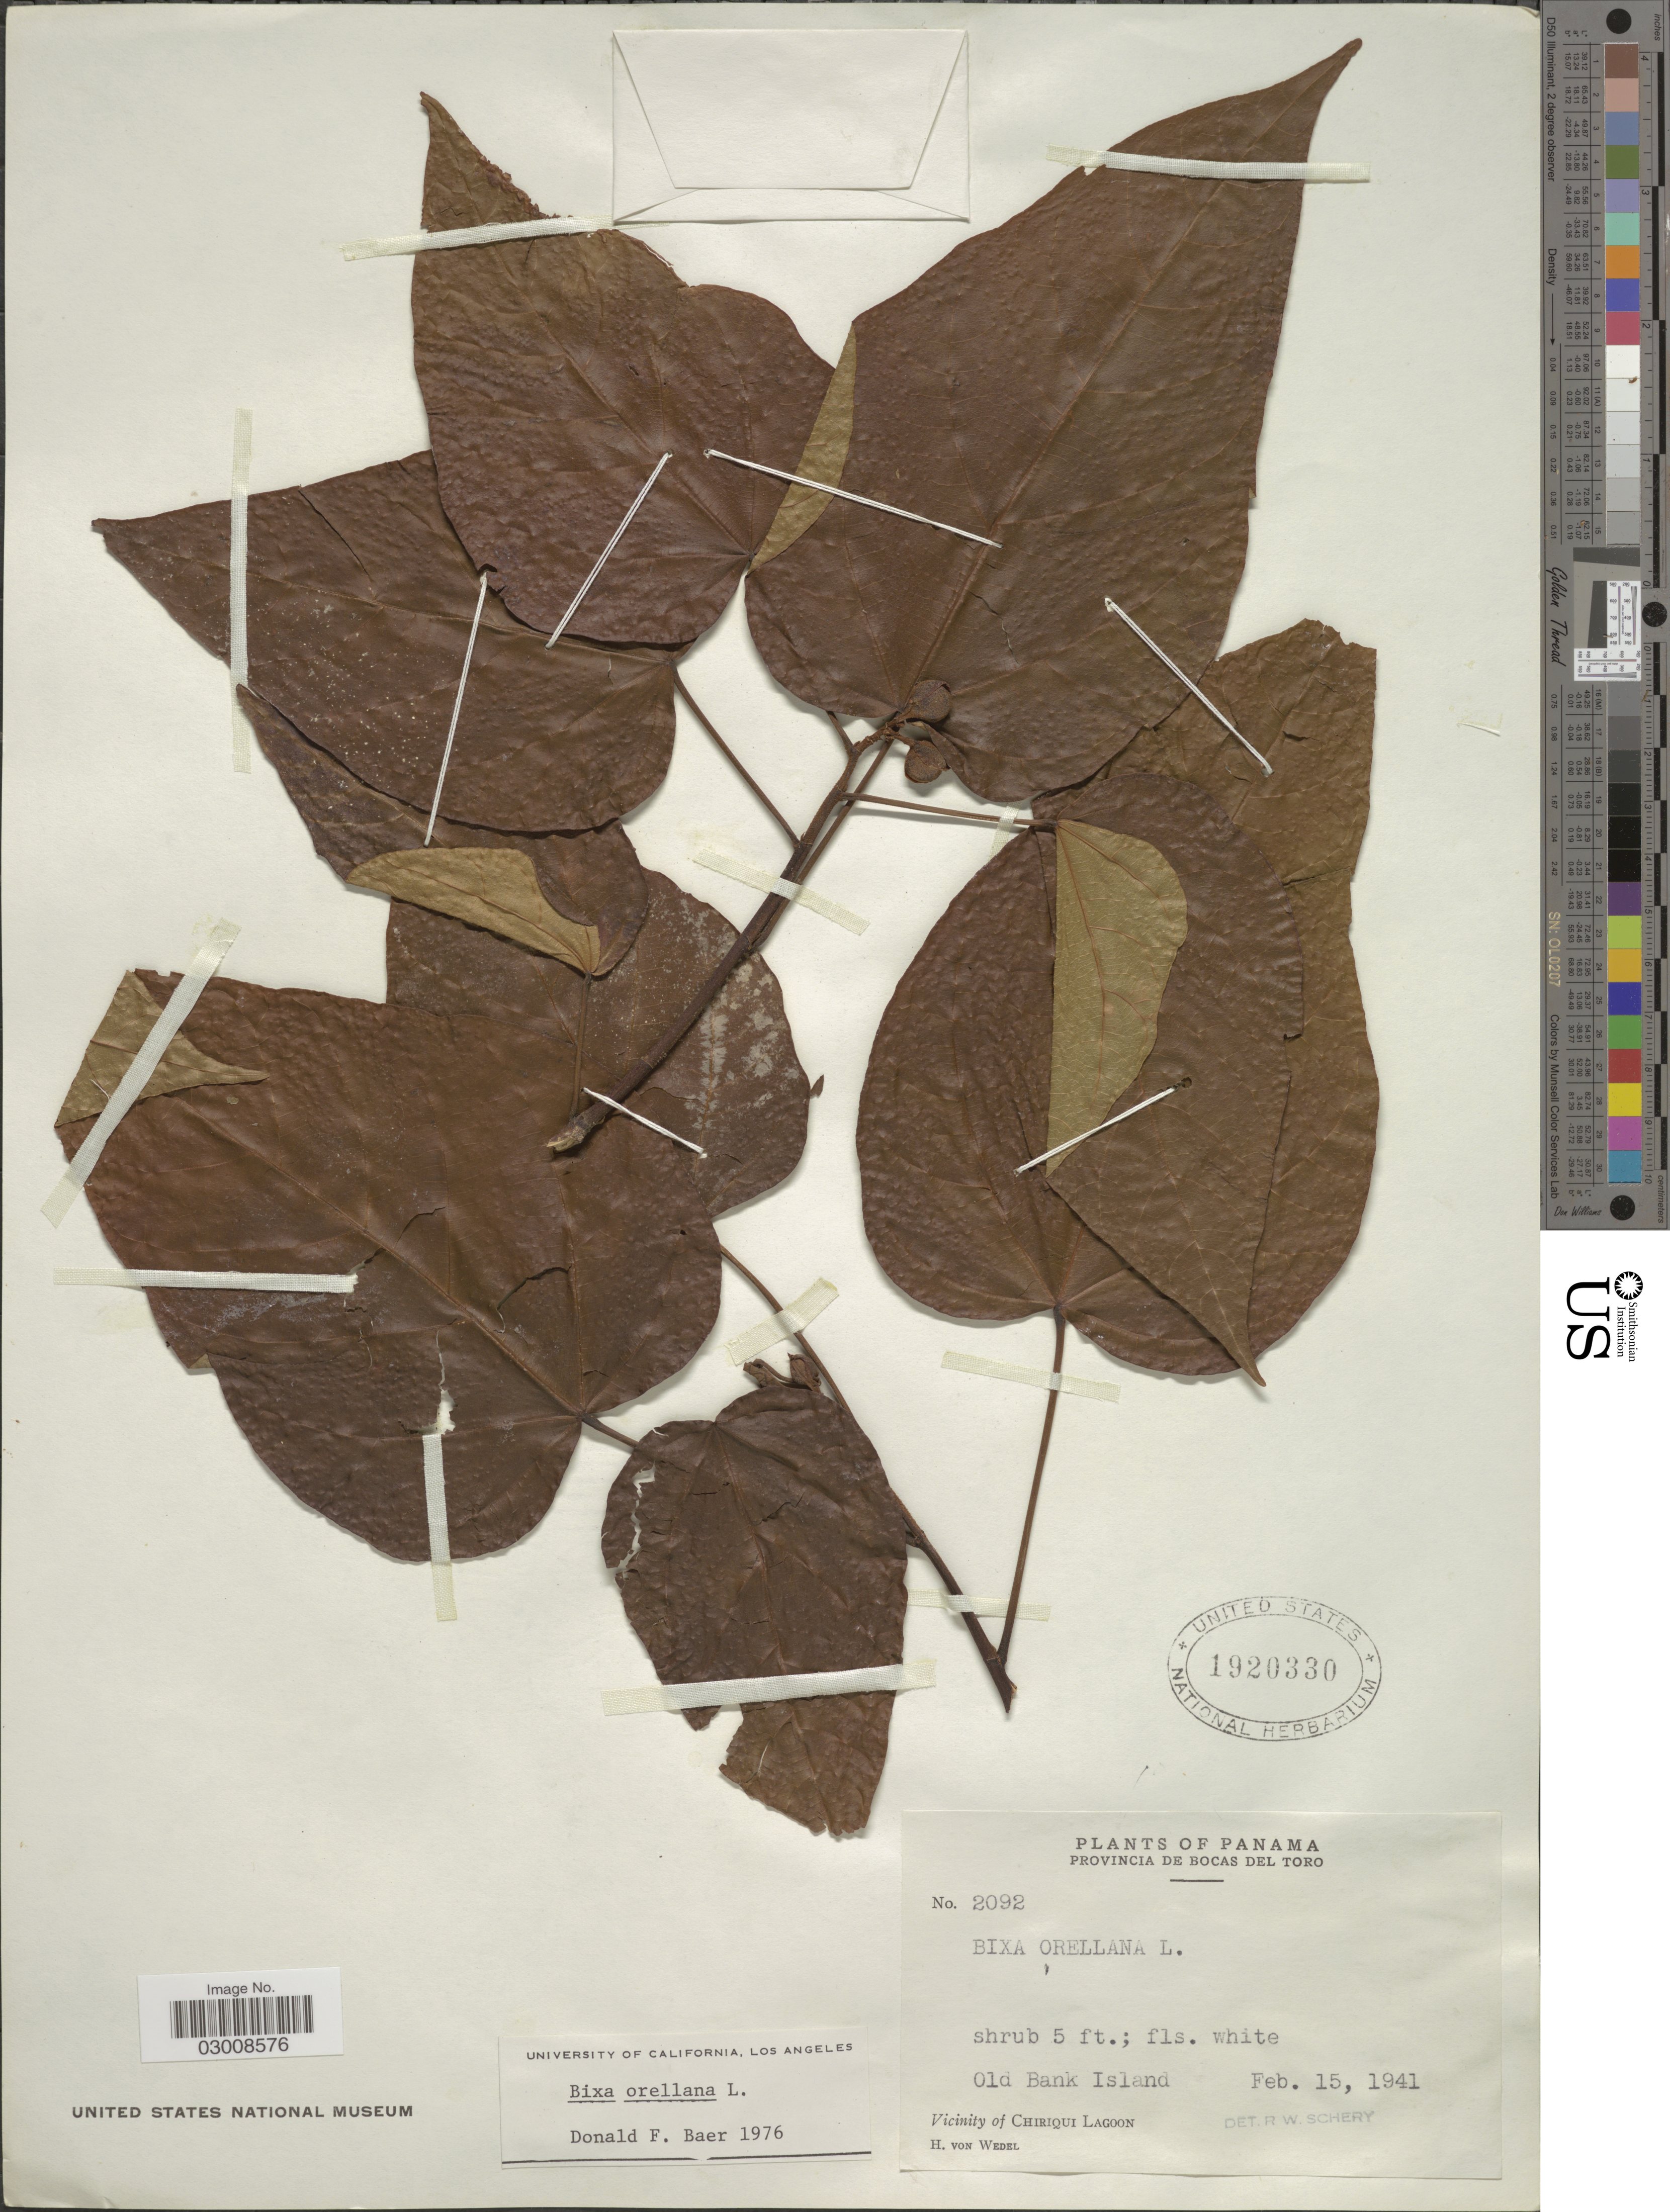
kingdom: Plantae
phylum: Tracheophyta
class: Magnoliopsida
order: Malvales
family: Bixaceae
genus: Bixa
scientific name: Bixa orellana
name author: L.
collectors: H. von Wedel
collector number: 2092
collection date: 1941-02-15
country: Panama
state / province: Bocas del Toro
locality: Old Bank Island, Vicinity of Chiriqui Lagoon.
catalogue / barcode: US 1920330